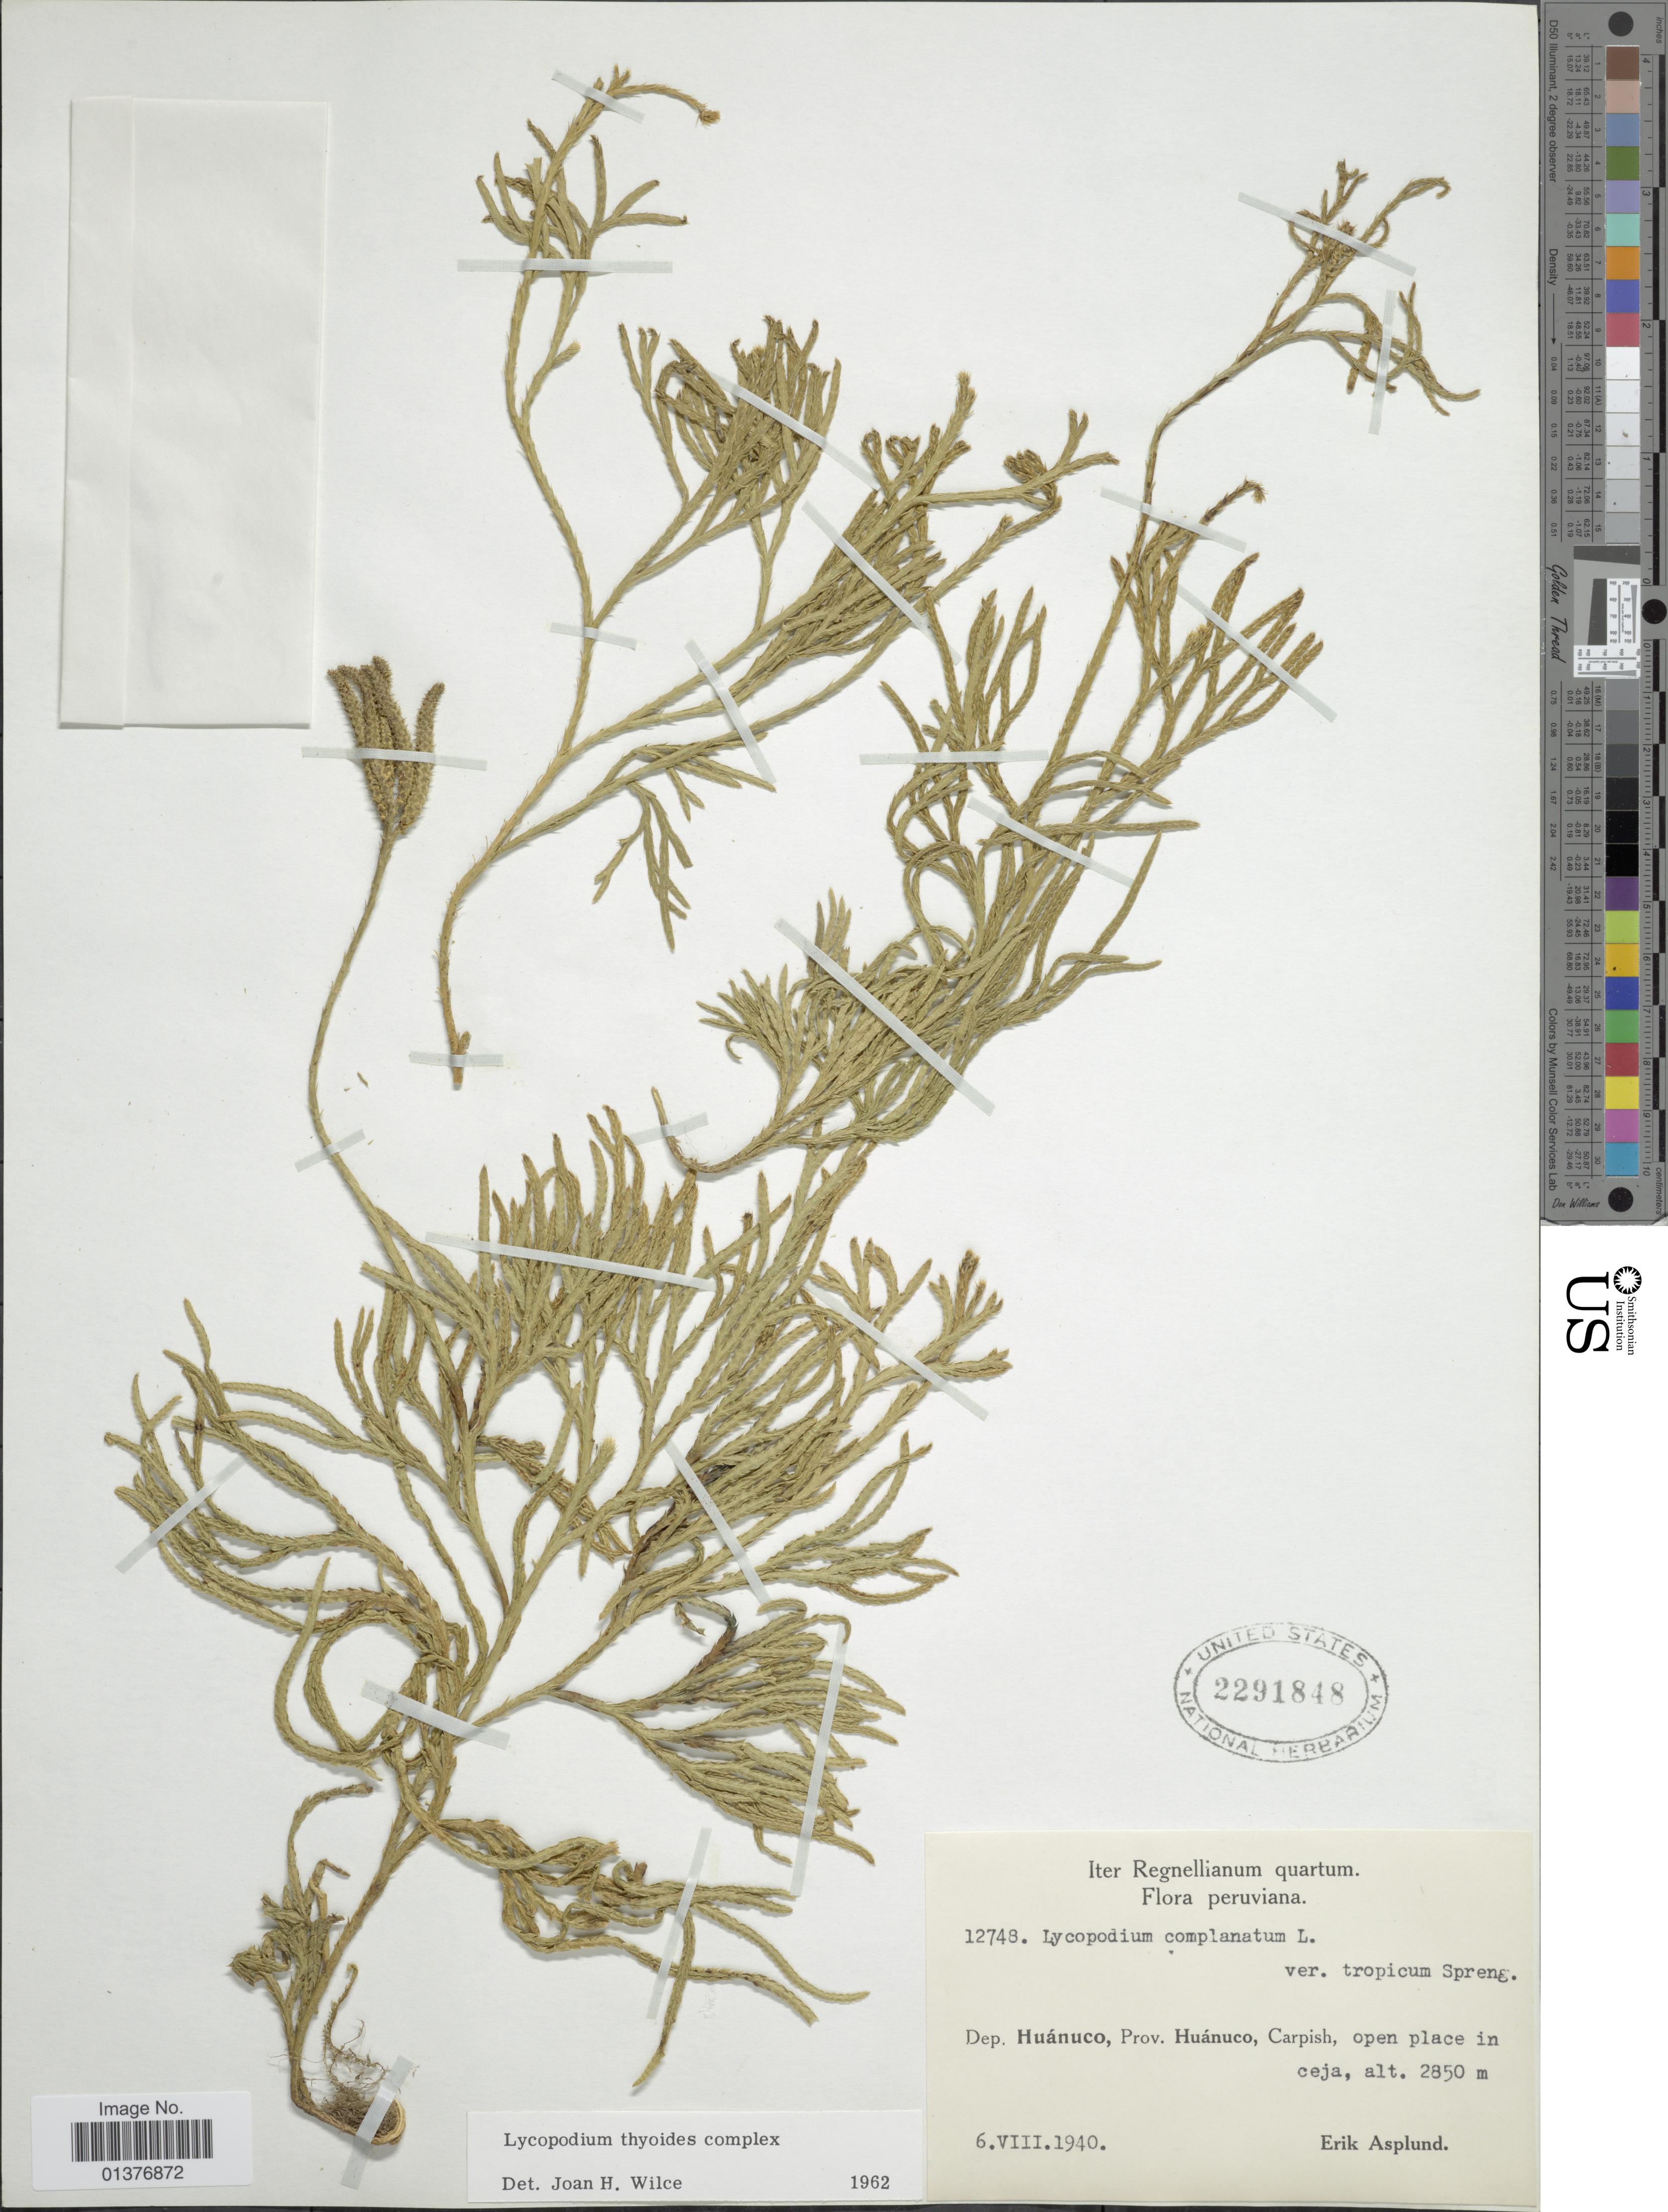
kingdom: Plantae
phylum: Tracheophyta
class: Lycopodiopsida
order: Lycopodiales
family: Lycopodiaceae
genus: Diphasiastrum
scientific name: Diphasiastrum thyoides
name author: (Humb. & Bonpl. ex Willd.) Holub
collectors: E. Asplund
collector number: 12748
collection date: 1940-06-06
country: Peru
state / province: Huánuco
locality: Carpish, open place in ceja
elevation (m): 2850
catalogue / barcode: US 2291848